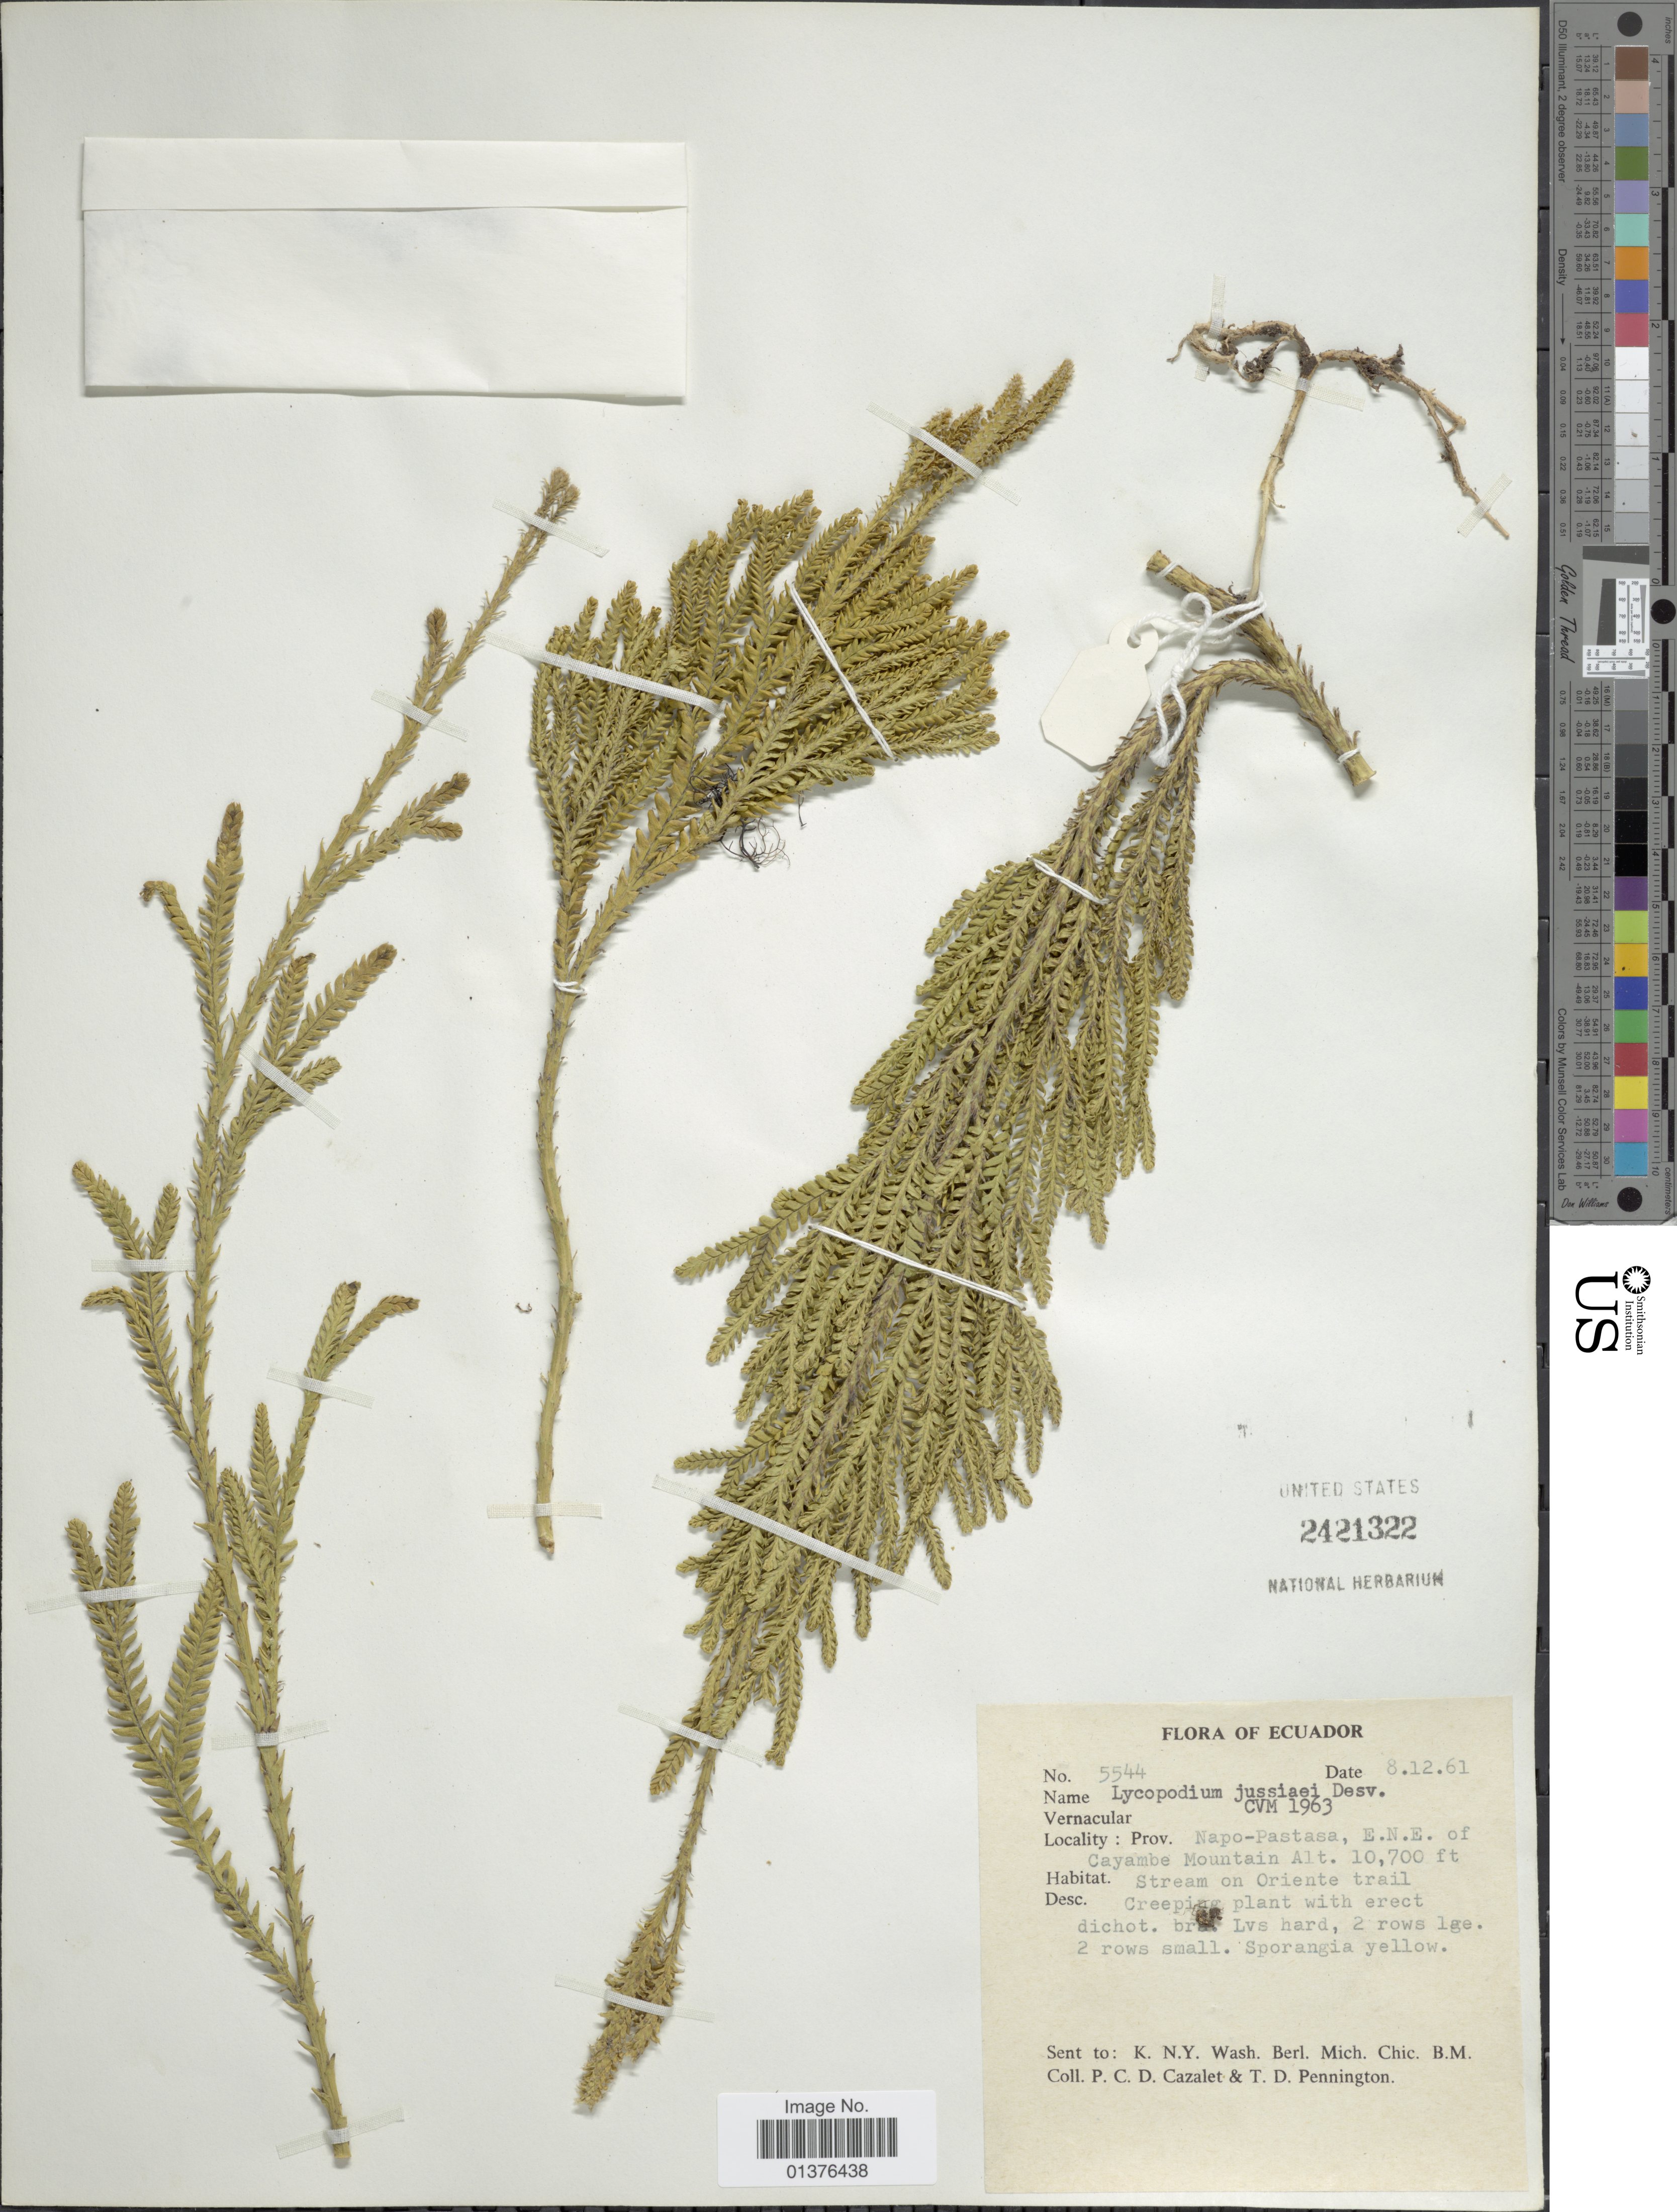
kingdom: Plantae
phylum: Tracheophyta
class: Lycopodiopsida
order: Lycopodiales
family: Lycopodiaceae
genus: Diphasium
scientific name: Diphasium jussiaei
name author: (Desv.) C. Presl ex Rothm.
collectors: P. C. D. Cazalet & T. D. Pennington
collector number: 5544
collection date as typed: Transcribed d/m/y: 8/12/61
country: Ecuador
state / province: Napo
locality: Napo-Pastaza, E.N.E. of Cayambe mountain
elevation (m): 3261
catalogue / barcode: US 2421322